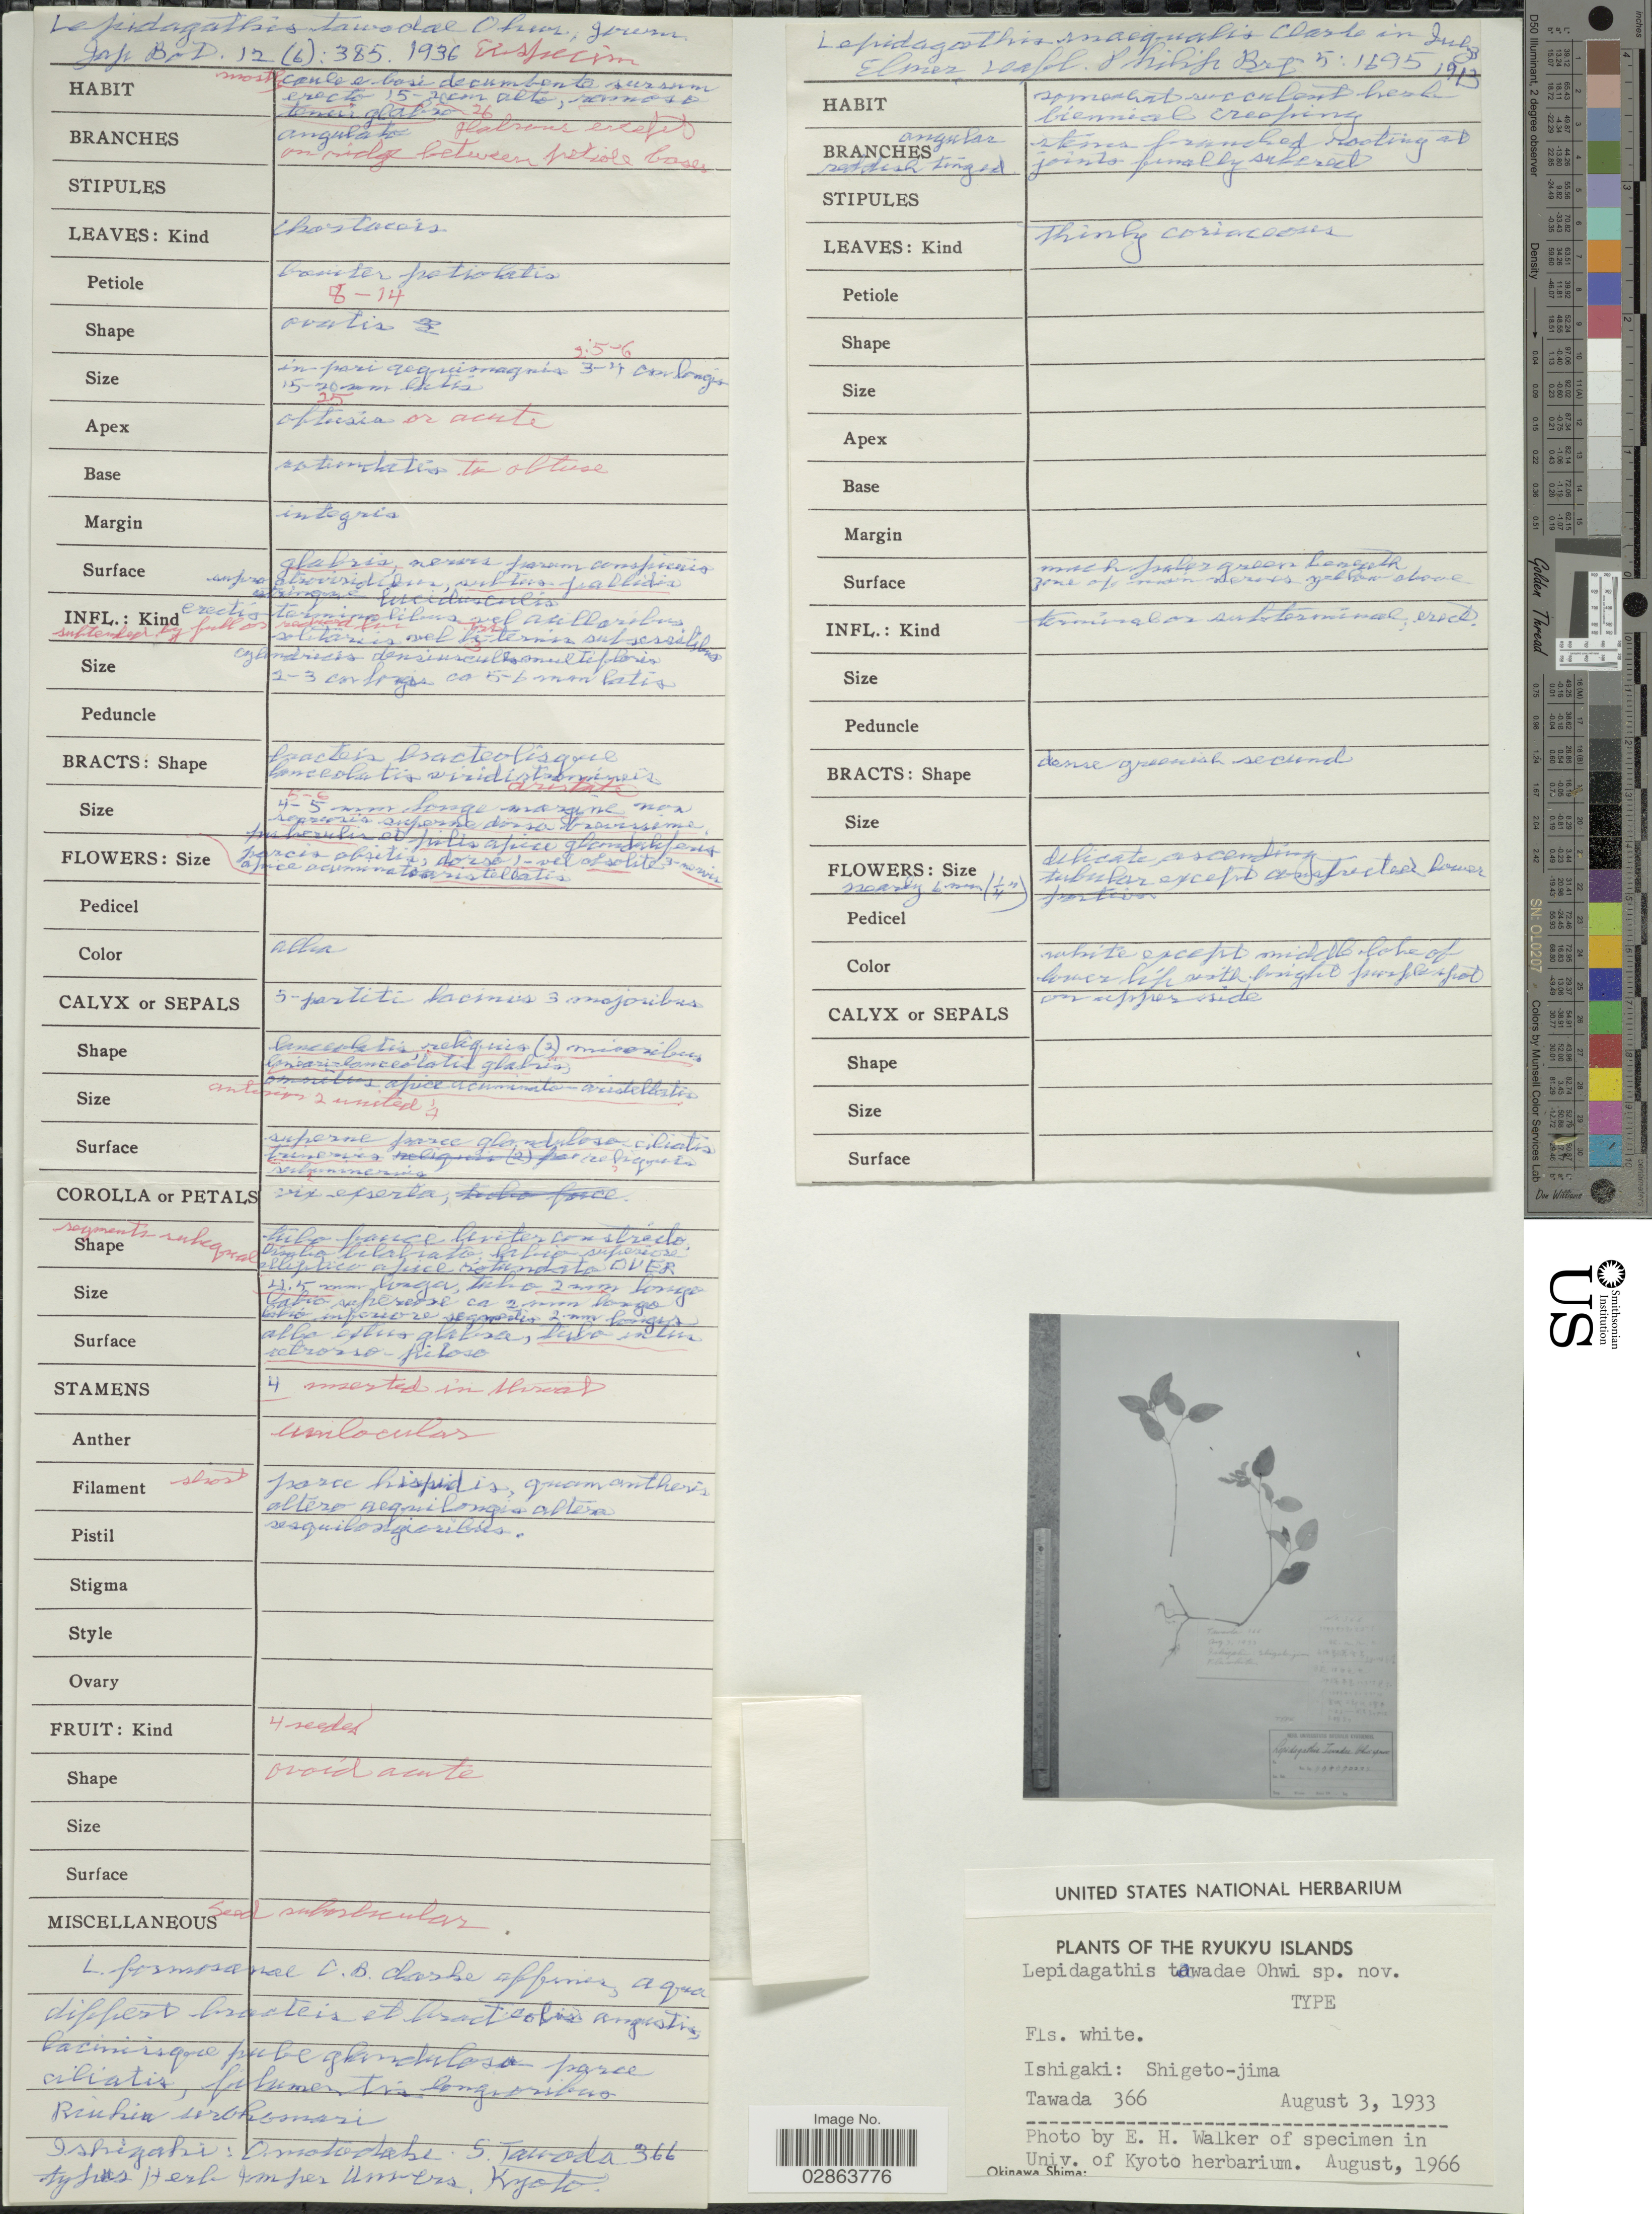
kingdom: Plantae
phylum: Tracheophyta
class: Magnoliopsida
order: Lamiales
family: Acanthaceae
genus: Lepidagathis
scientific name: Lepidagathis tawadae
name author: Ohwi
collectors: Tawada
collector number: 366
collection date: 1933-08-03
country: Japan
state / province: Okinawa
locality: Ishigaki: Shigeto-jima. The Ryukyu Islands.